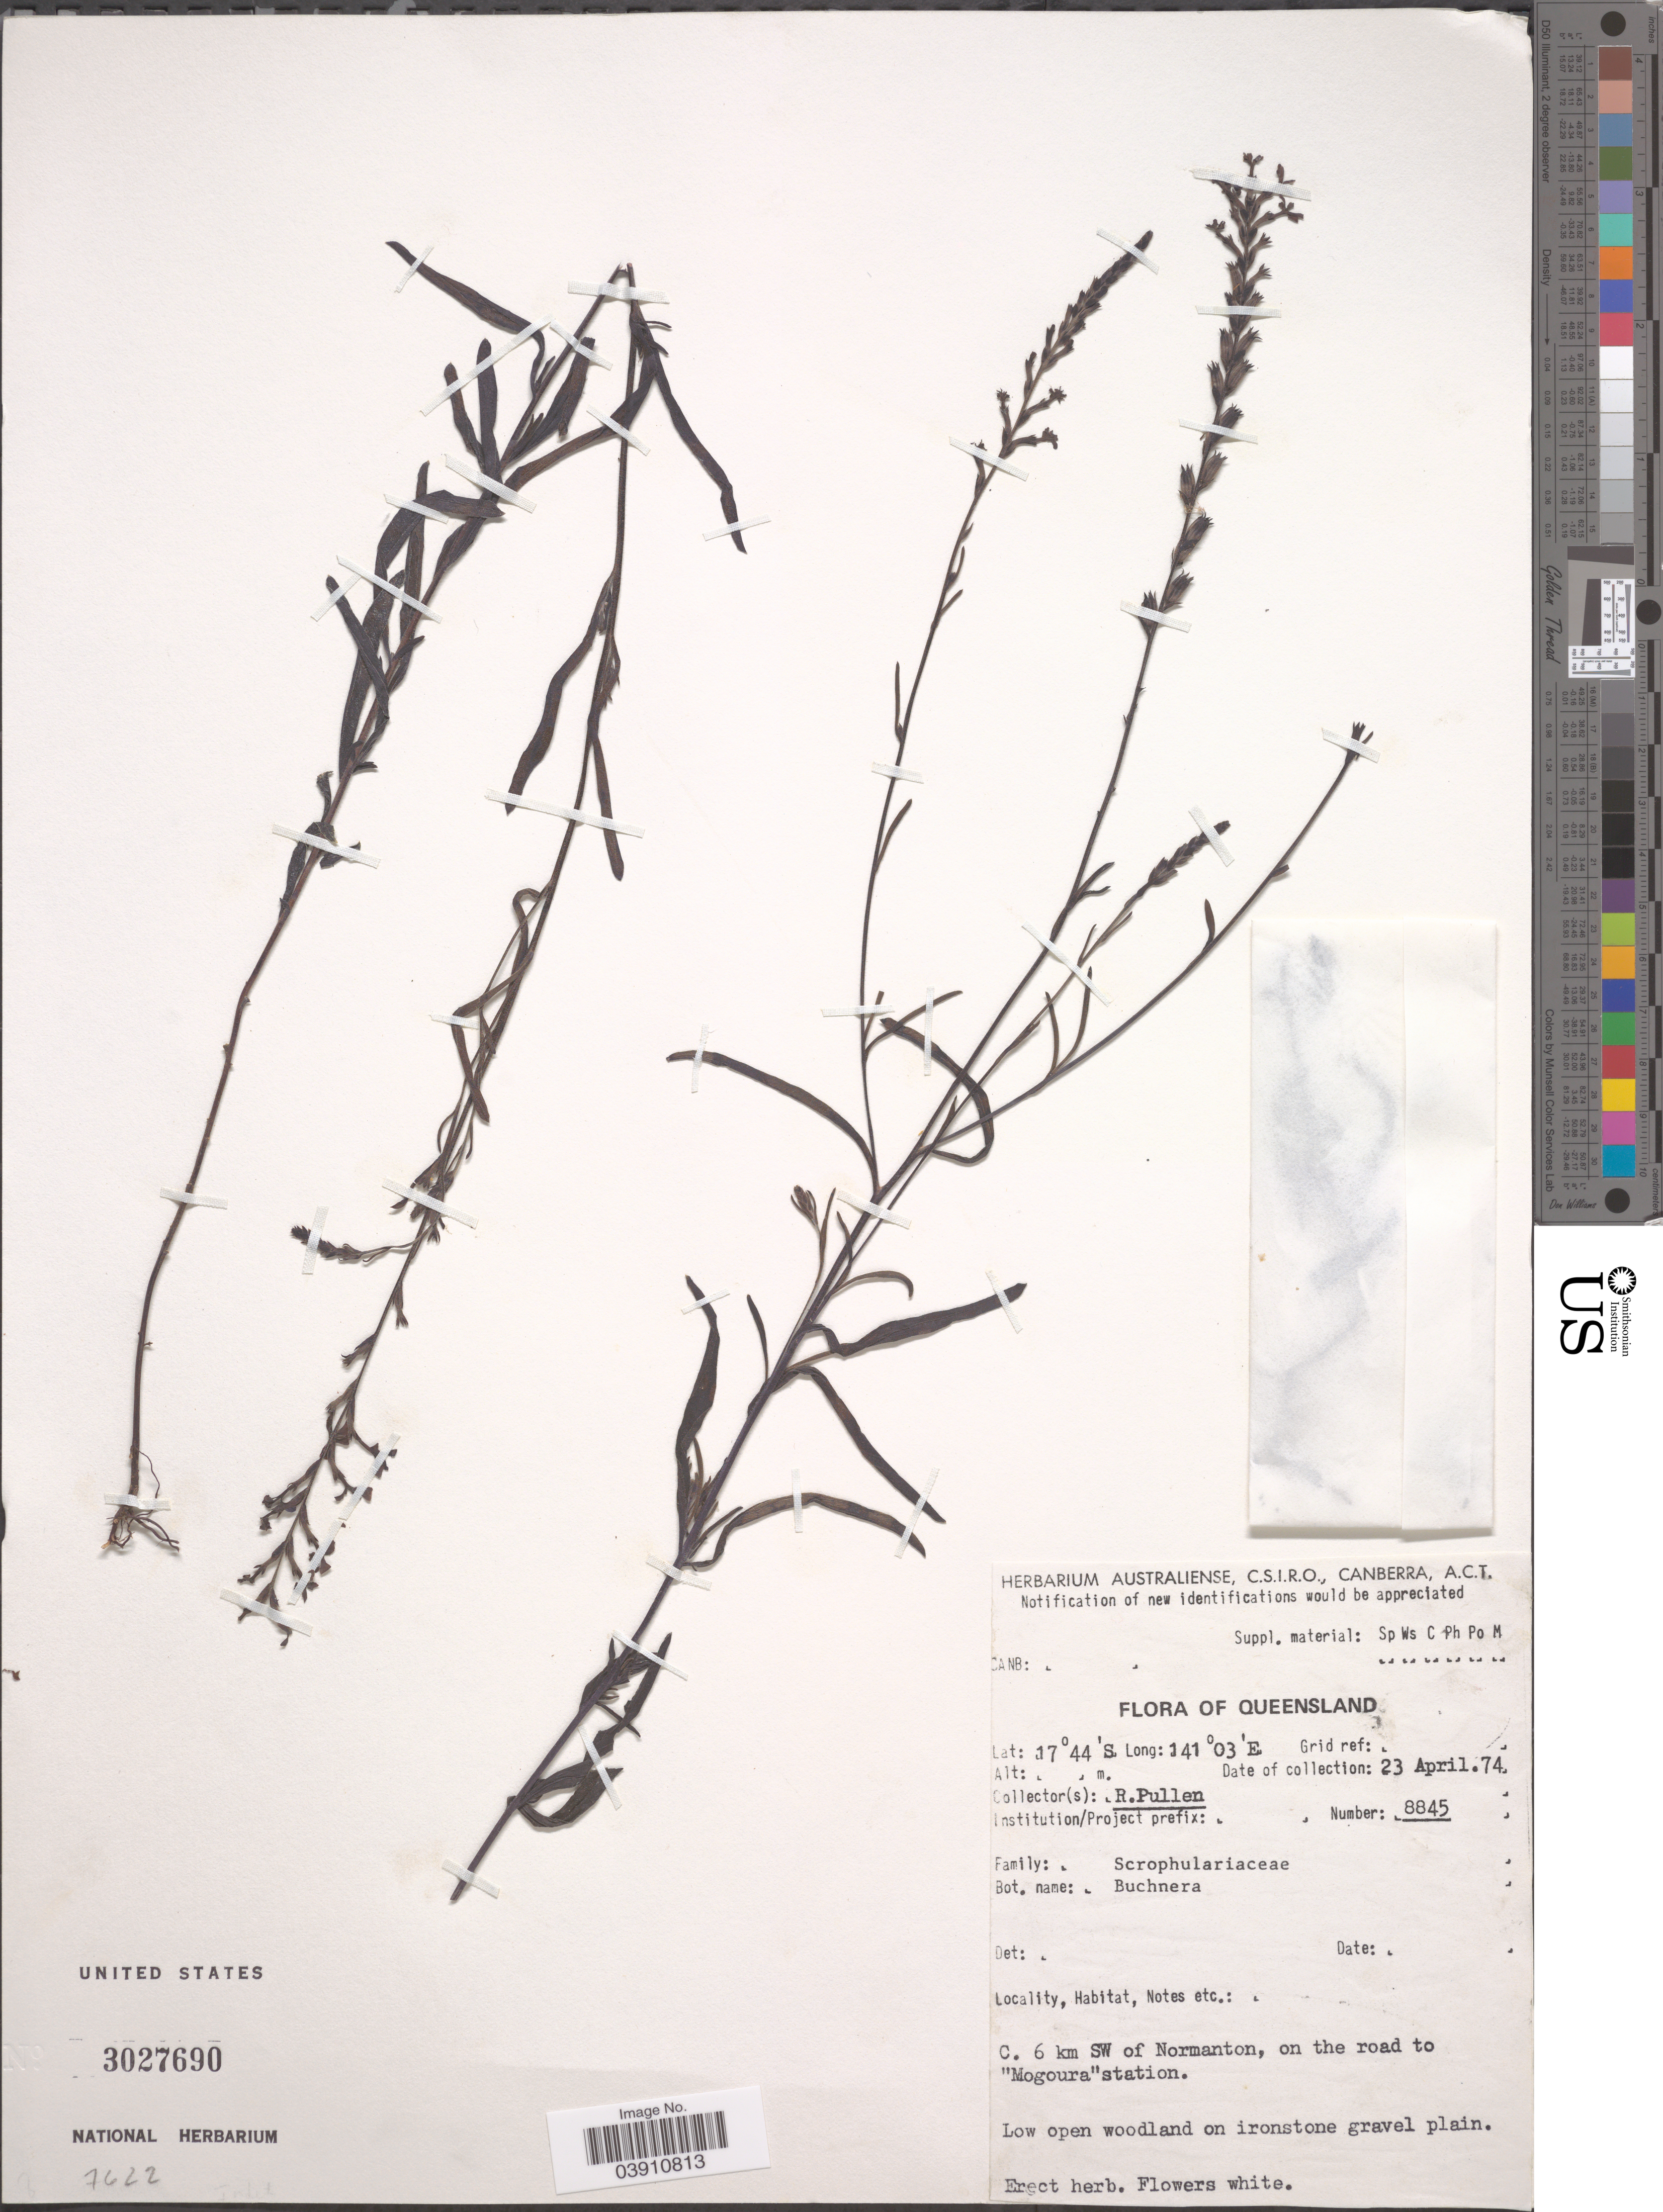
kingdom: Plantae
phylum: Tracheophyta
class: Magnoliopsida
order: Lamiales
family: Orobanchaceae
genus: Buchnera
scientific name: Buchnera sp.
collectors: R. Pullen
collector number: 8845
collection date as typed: Transcribed d/m/y: 23/4/74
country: Australia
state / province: Queensland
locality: C. 6 km SW of Normanton, on the road to "Morgoura" station.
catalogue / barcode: US 3027690